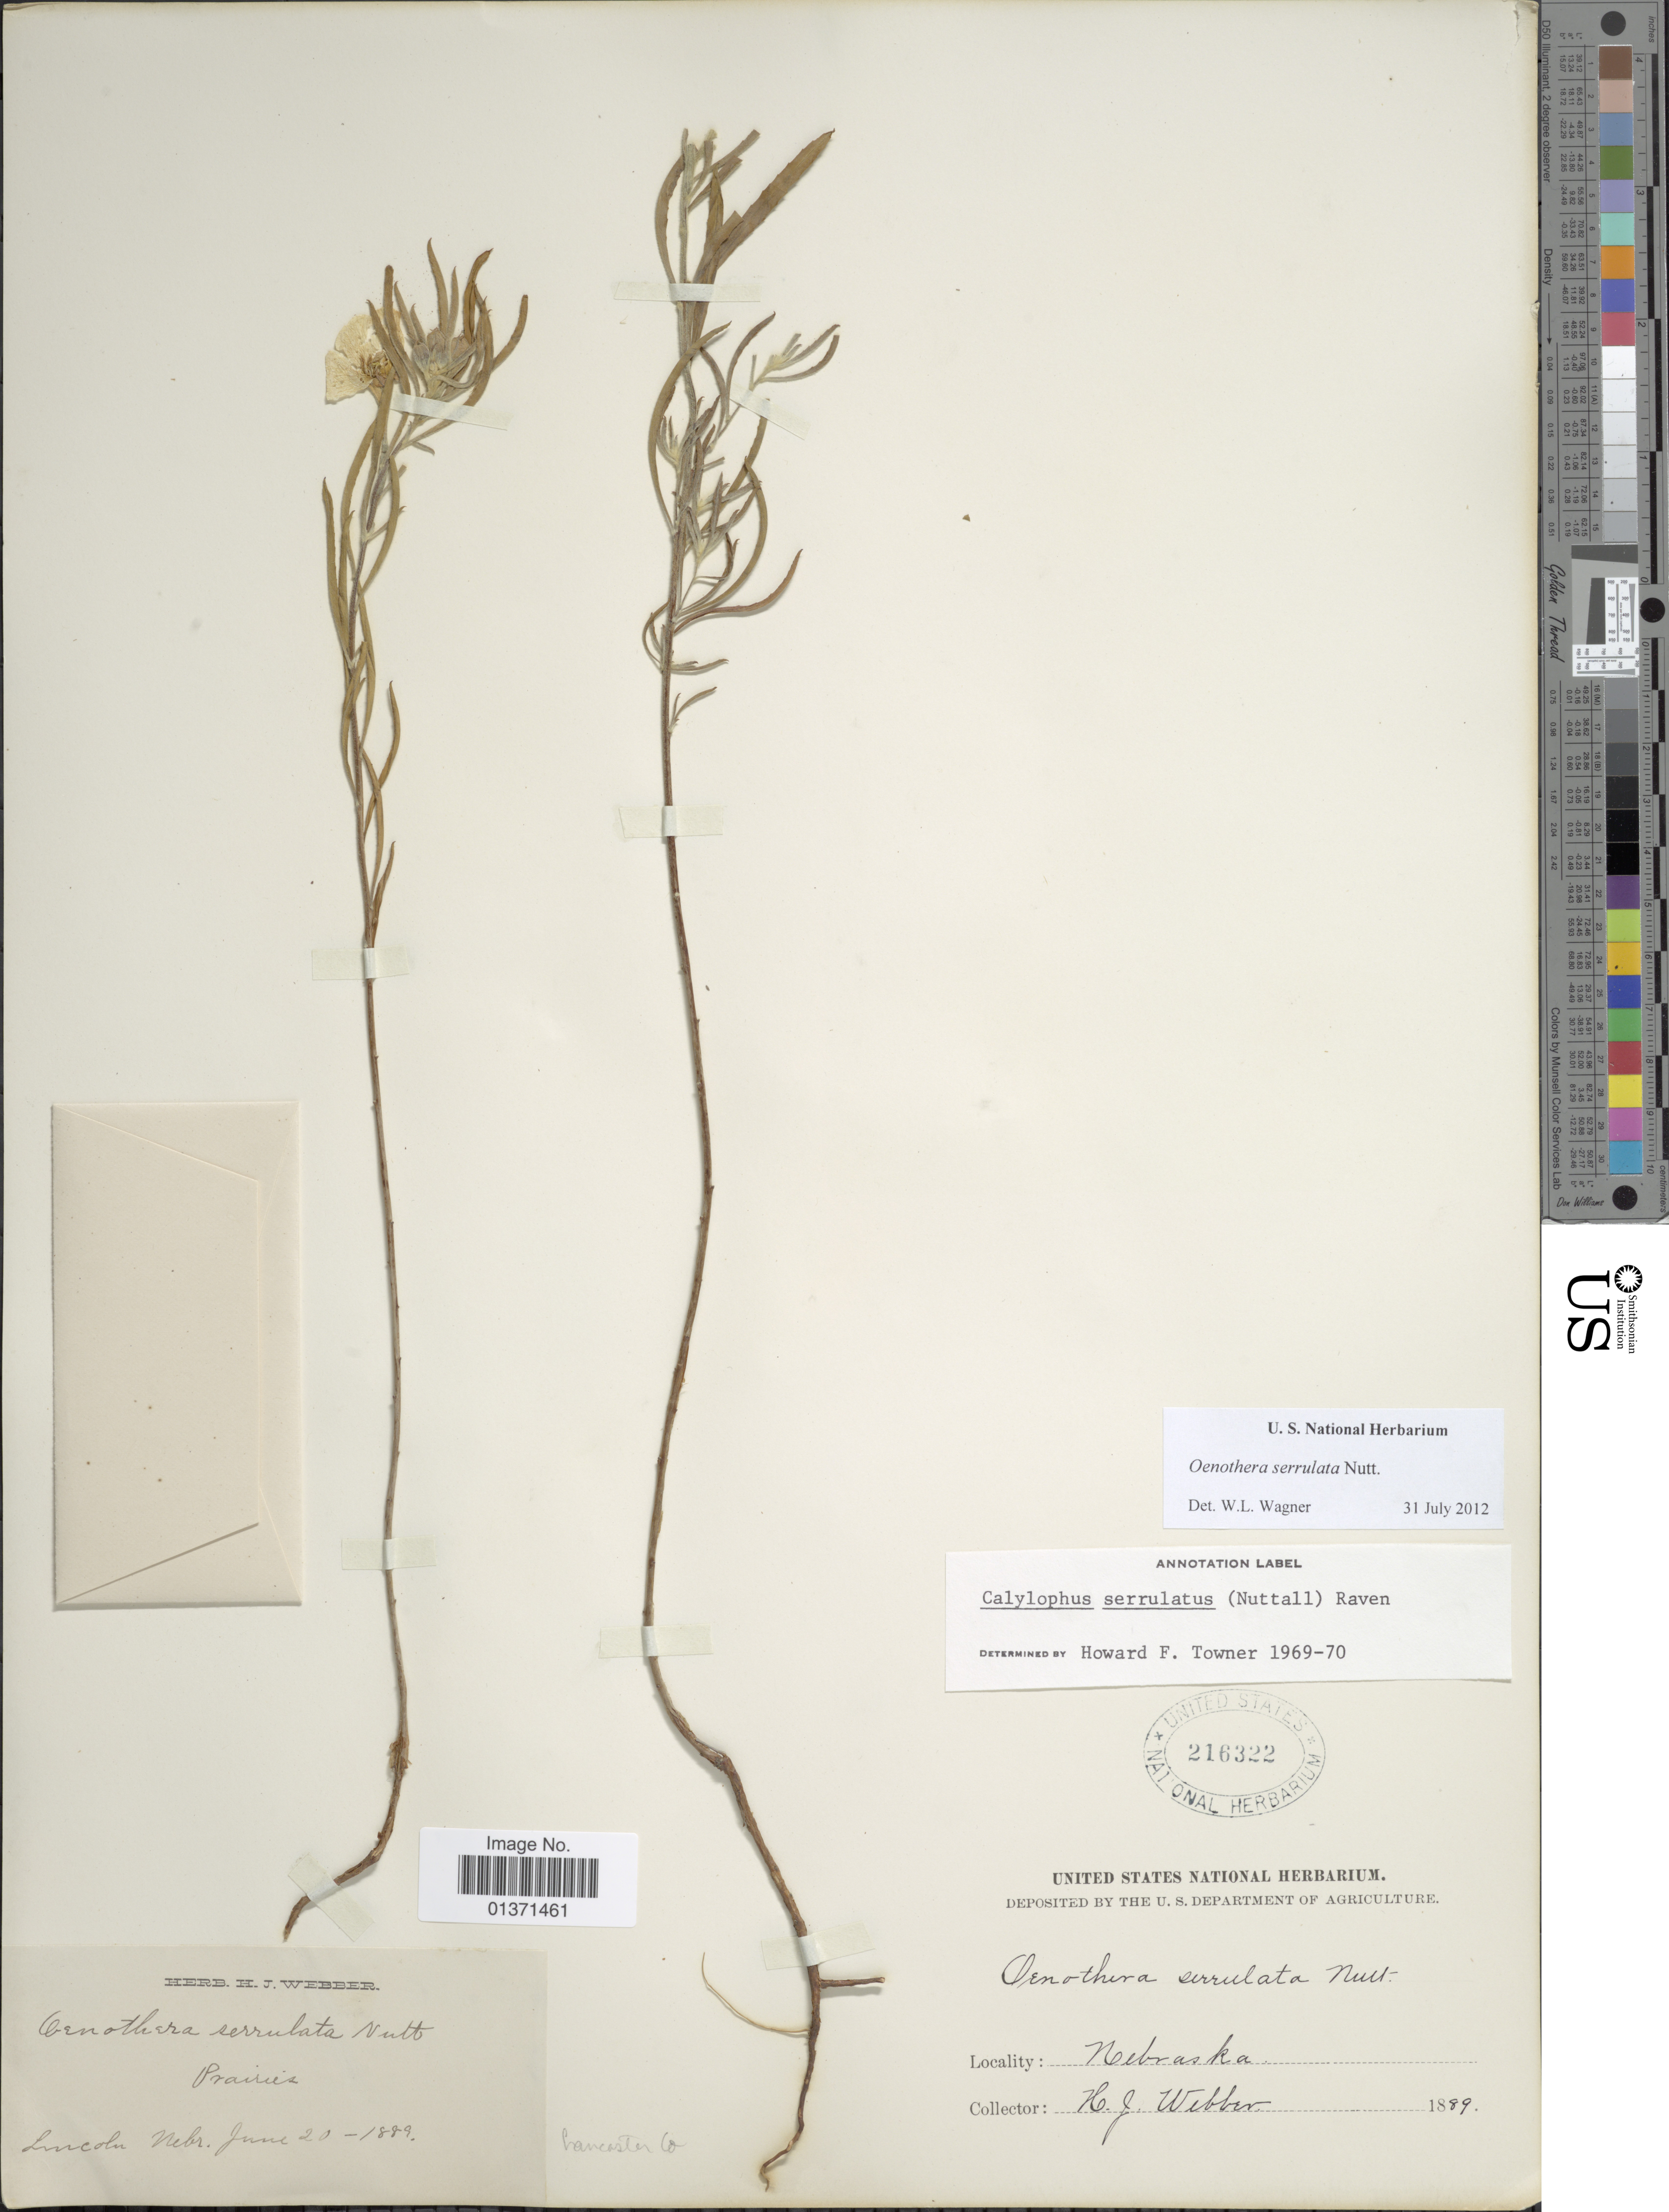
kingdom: Plantae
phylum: Tracheophyta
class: Magnoliopsida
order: Myrtales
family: Onagraceae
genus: Oenothera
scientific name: Oenothera serrulata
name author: Nutt.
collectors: H. Webber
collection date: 1889-06-20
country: United States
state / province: Nebraska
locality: Lincoln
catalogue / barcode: US 216322